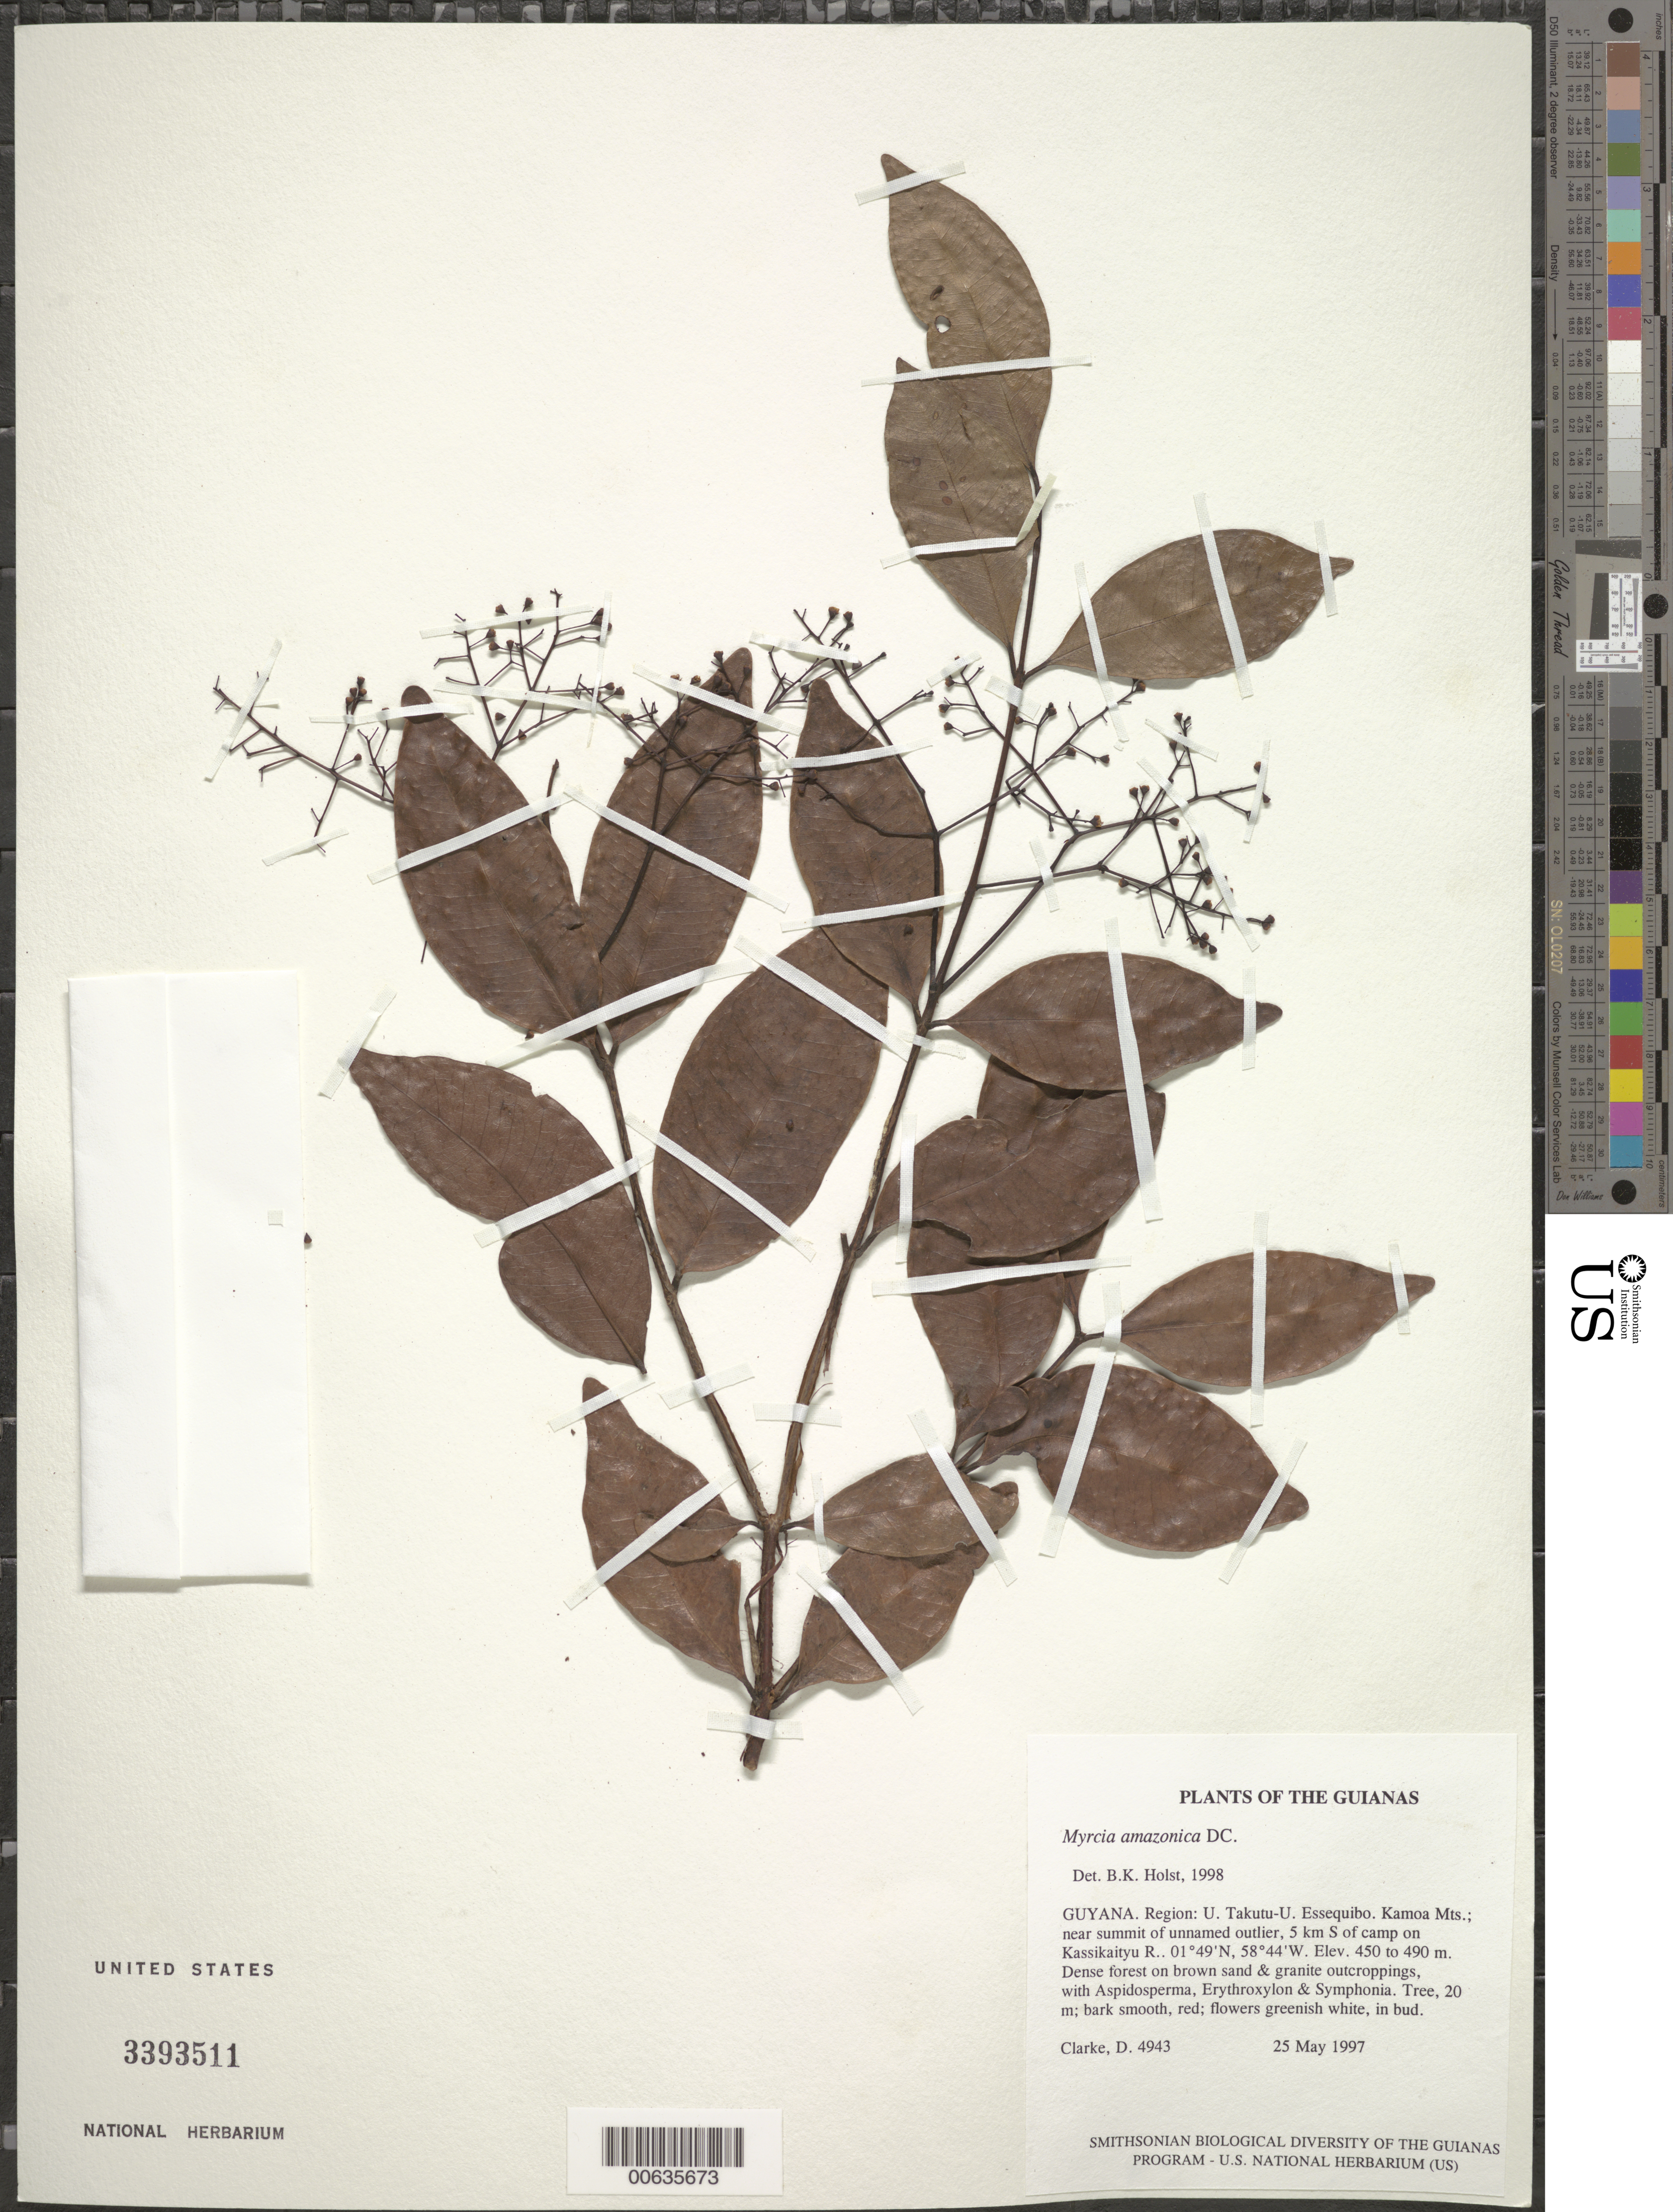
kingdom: Plantae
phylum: Tracheophyta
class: Magnoliopsida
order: Myrtales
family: Myrtaceae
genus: Myrcia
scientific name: Myrcia amazonica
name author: DC.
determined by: Holst, Bruce K.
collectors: H. D. Clarke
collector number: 4943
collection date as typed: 25 May 1997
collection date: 1997-05-25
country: Guyana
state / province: U. Takutu-U. Essequibo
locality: Kamoa Mts.; near summit of unnamed outlier, 5 km S of camp on Kassikaityu R.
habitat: Dense forest on brown sand & granite outcroppings, with Aspidosperma, Erythroxylum & Symphonia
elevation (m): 450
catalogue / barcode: US 3393511